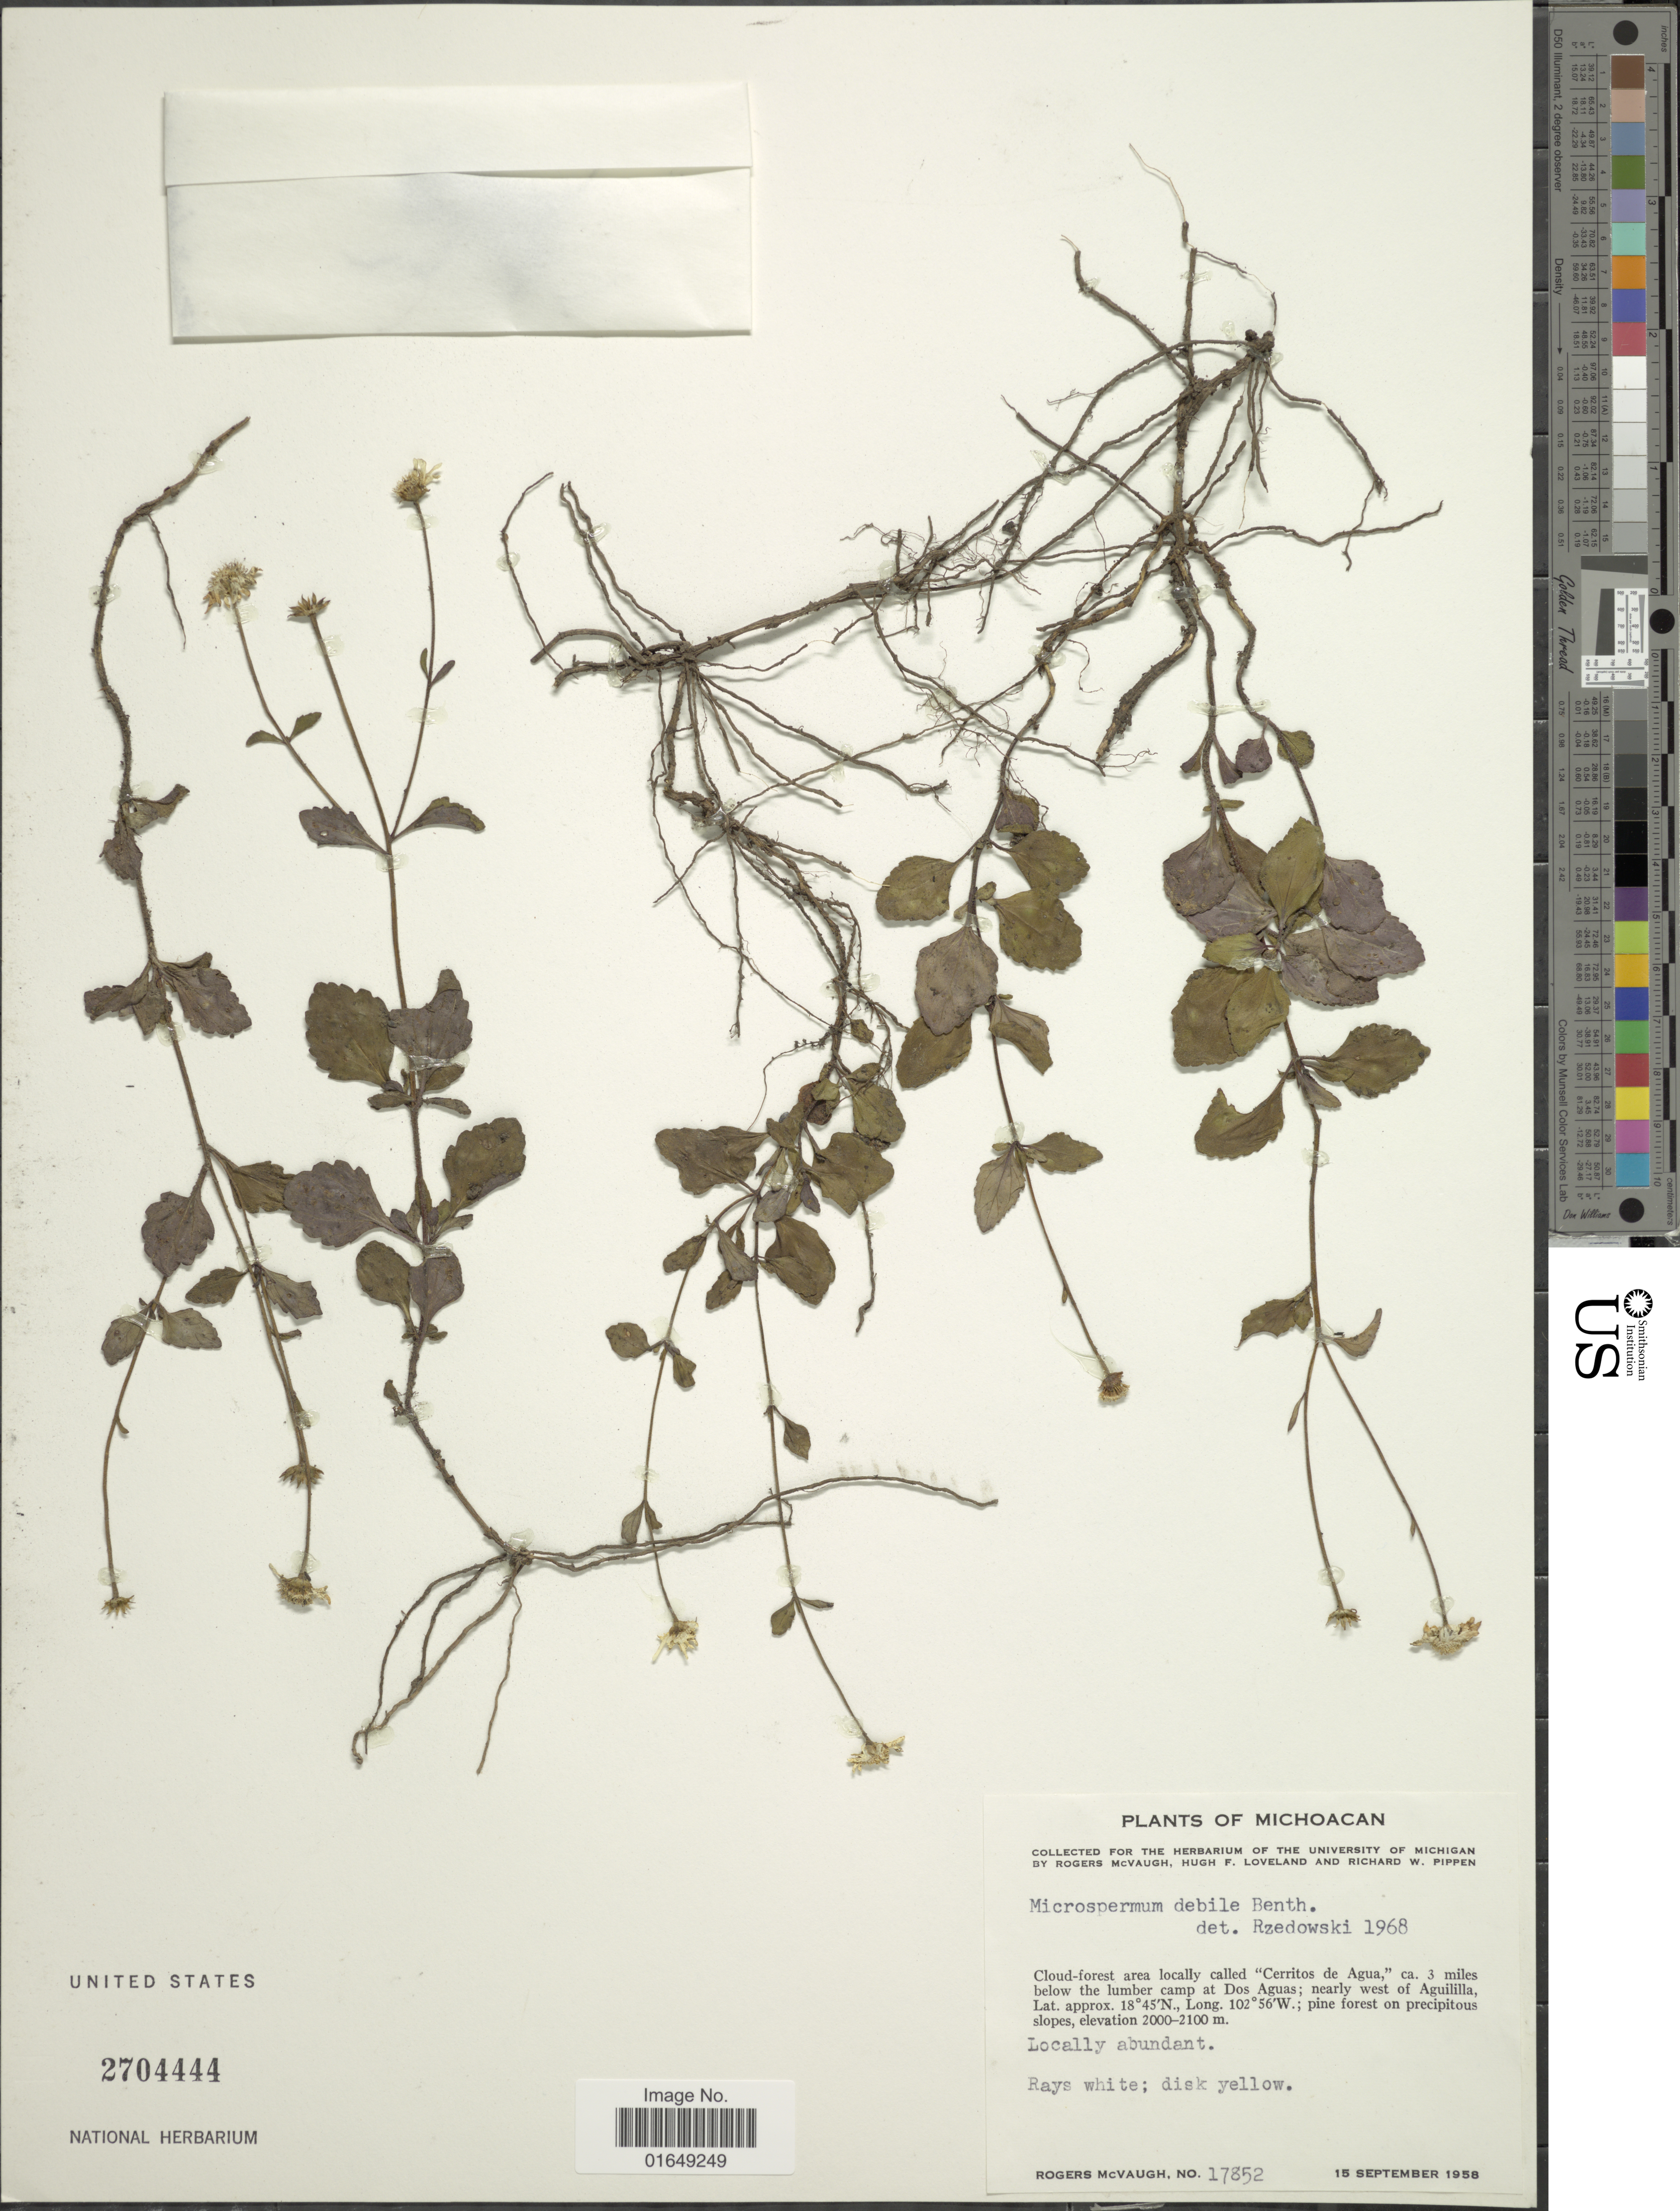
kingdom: Plantae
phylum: Tracheophyta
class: Magnoliopsida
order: Asterales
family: Asteraceae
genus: Microspermum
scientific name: Microspermum debile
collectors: R. McVaugh, H. Loveland & R. W. Pippen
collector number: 17852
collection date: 1958-09-15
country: Mexico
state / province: Michoacán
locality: Cloud-forest area locally called "Cerritos de Agua," ca. 3 miles below the lumber camp at Dos Aguas; nearly west of Aguililla.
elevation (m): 2000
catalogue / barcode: US 2704444